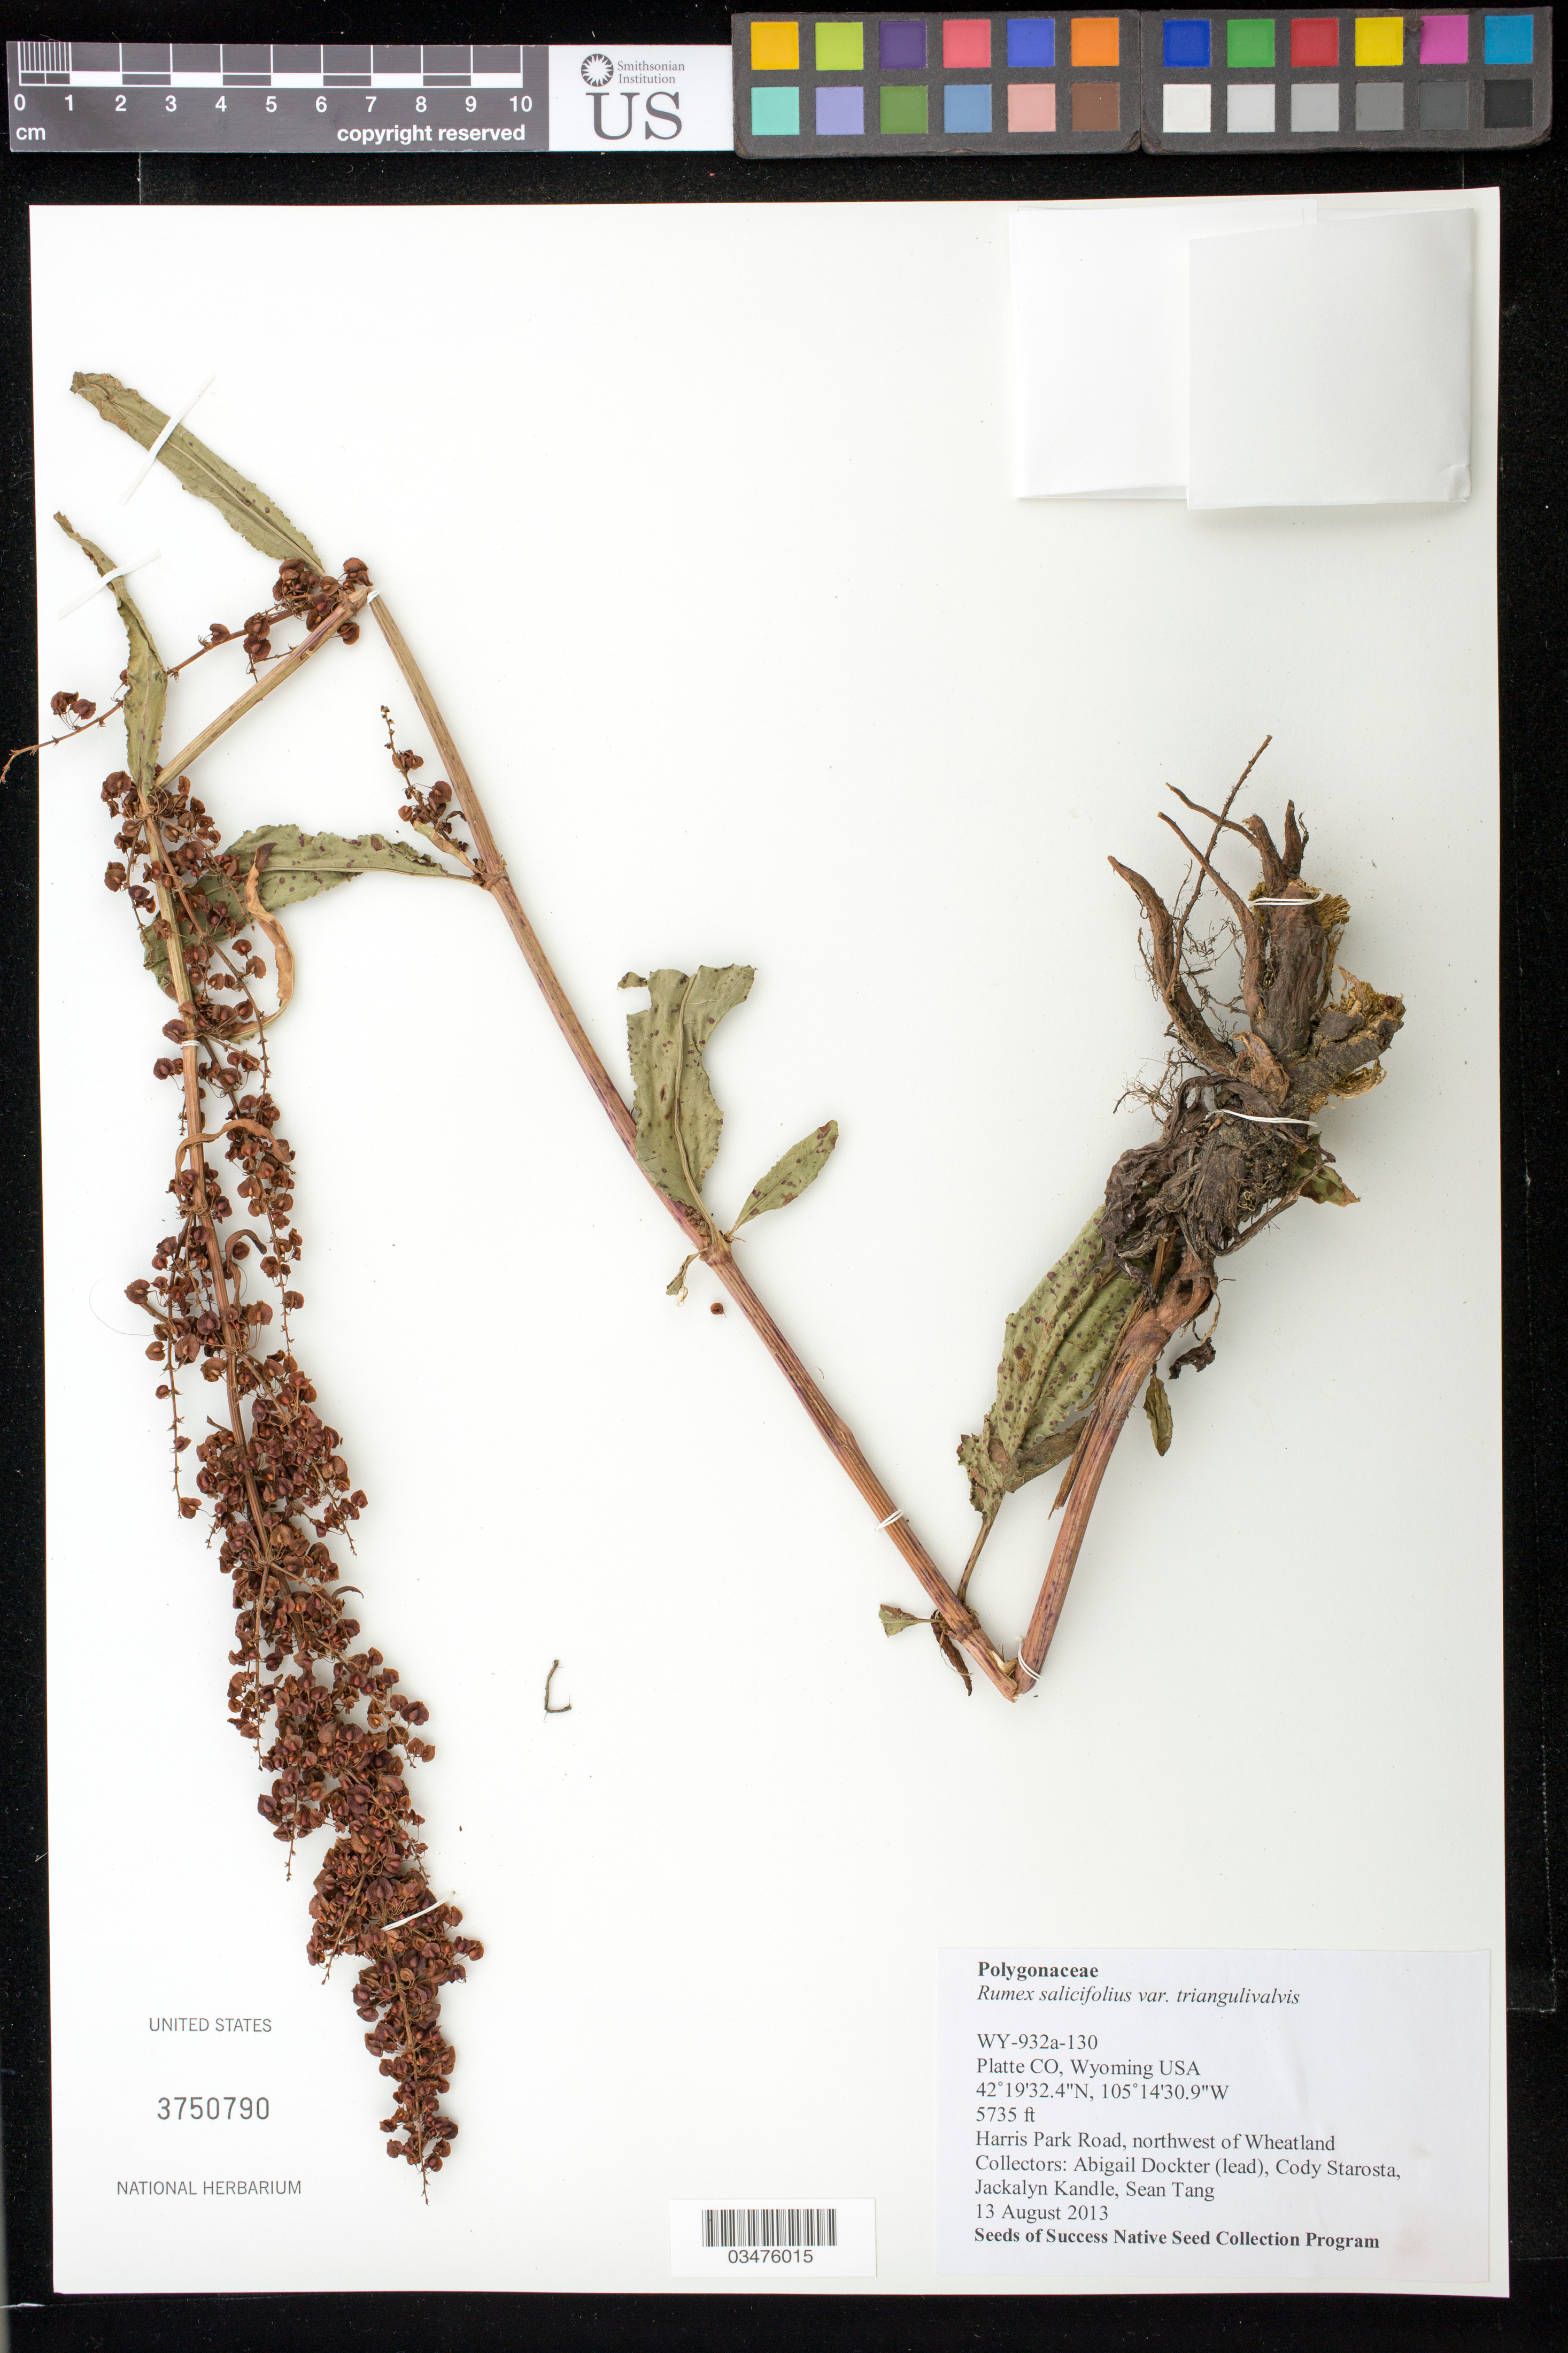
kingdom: Plantae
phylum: Tracheophyta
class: Magnoliopsida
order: Caryophyllales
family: Polygonaceae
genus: Rumex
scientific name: Rumex salicifolius var. triangulivalvis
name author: (Danser) Hickman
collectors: A. Dockter, C. Starosta, J. Kandle & S. Tang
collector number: WY932A-130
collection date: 2013-08-13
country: United States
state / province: Wyoming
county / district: Albany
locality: Harris Park Road, NW of Wheatland.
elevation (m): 1748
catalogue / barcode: US 3750790